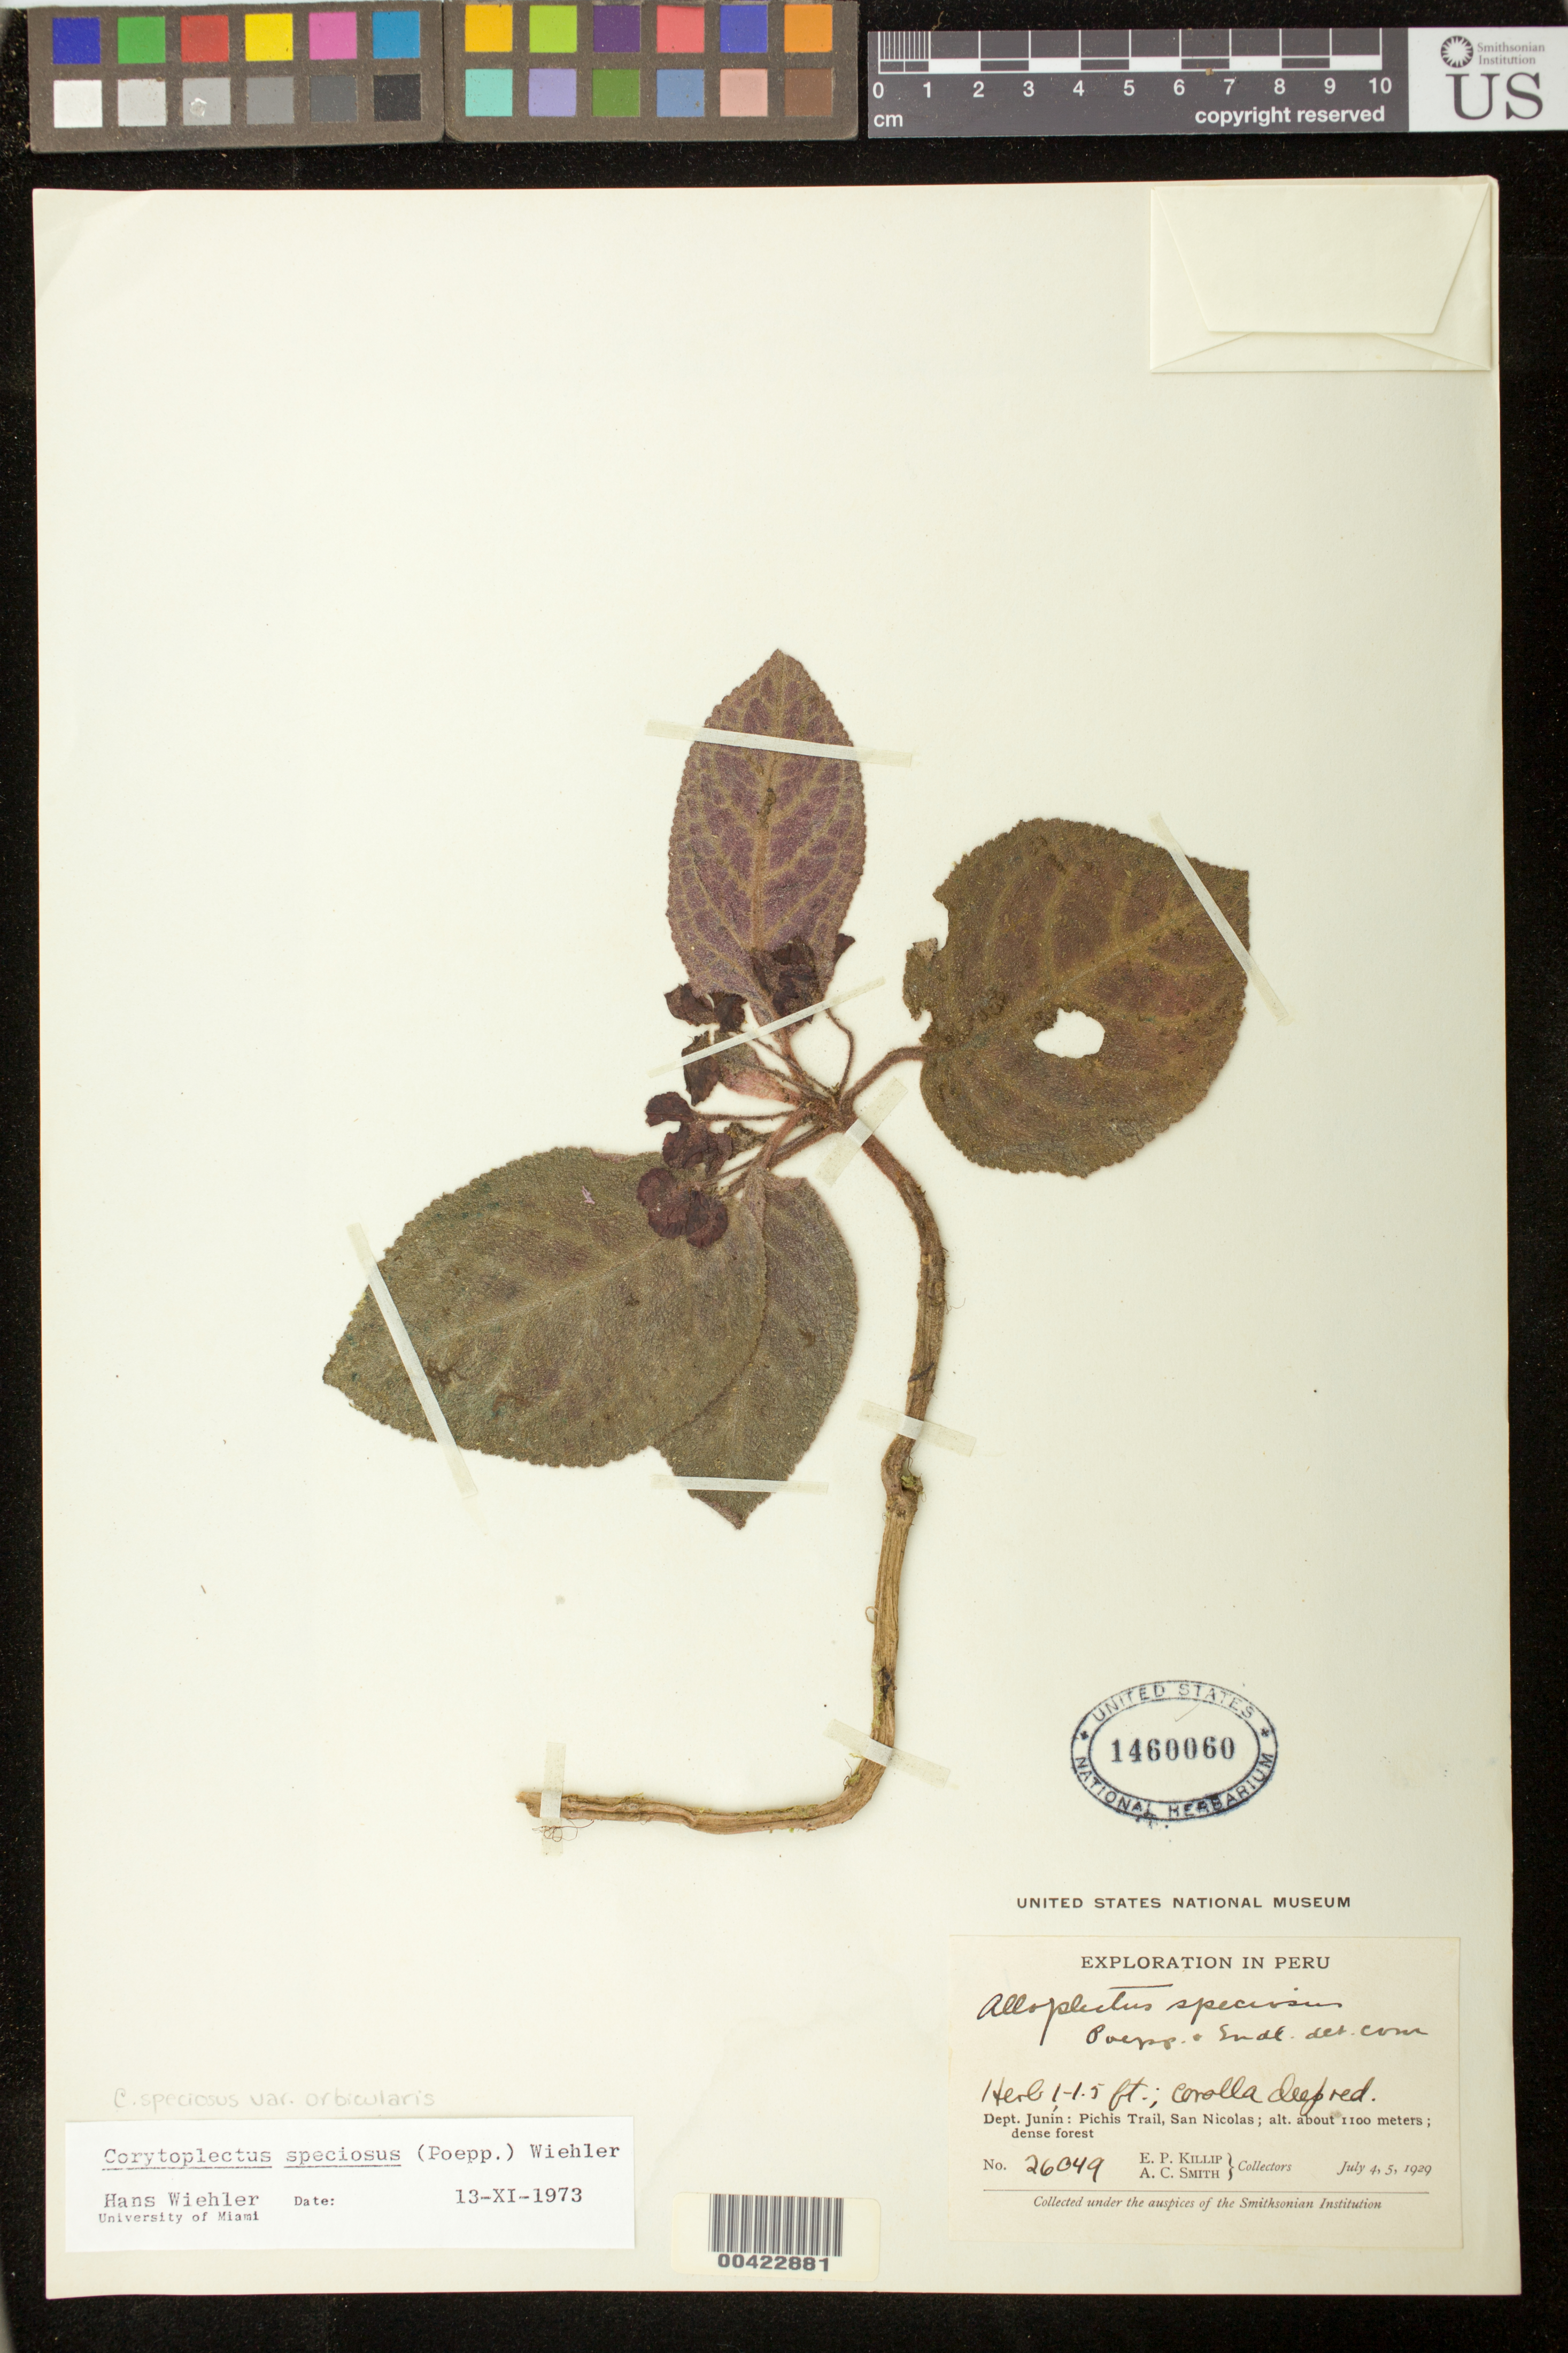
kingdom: Plantae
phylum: Tracheophyta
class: Magnoliopsida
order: Lamiales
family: Gesneriaceae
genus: Corytoplectus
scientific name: Corytoplectus speciosus var. orbicularis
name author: Rodr.-Flores & L.E. Skog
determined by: Skog, Laurence E.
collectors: E. P. Killip & A. C. Smith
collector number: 26049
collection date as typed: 4-5 Jul 1929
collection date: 1929-07-04/1929-07-05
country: Peru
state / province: Junín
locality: Pichis Trail, San Nicolas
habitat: Dense forest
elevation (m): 1100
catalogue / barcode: US 1460060